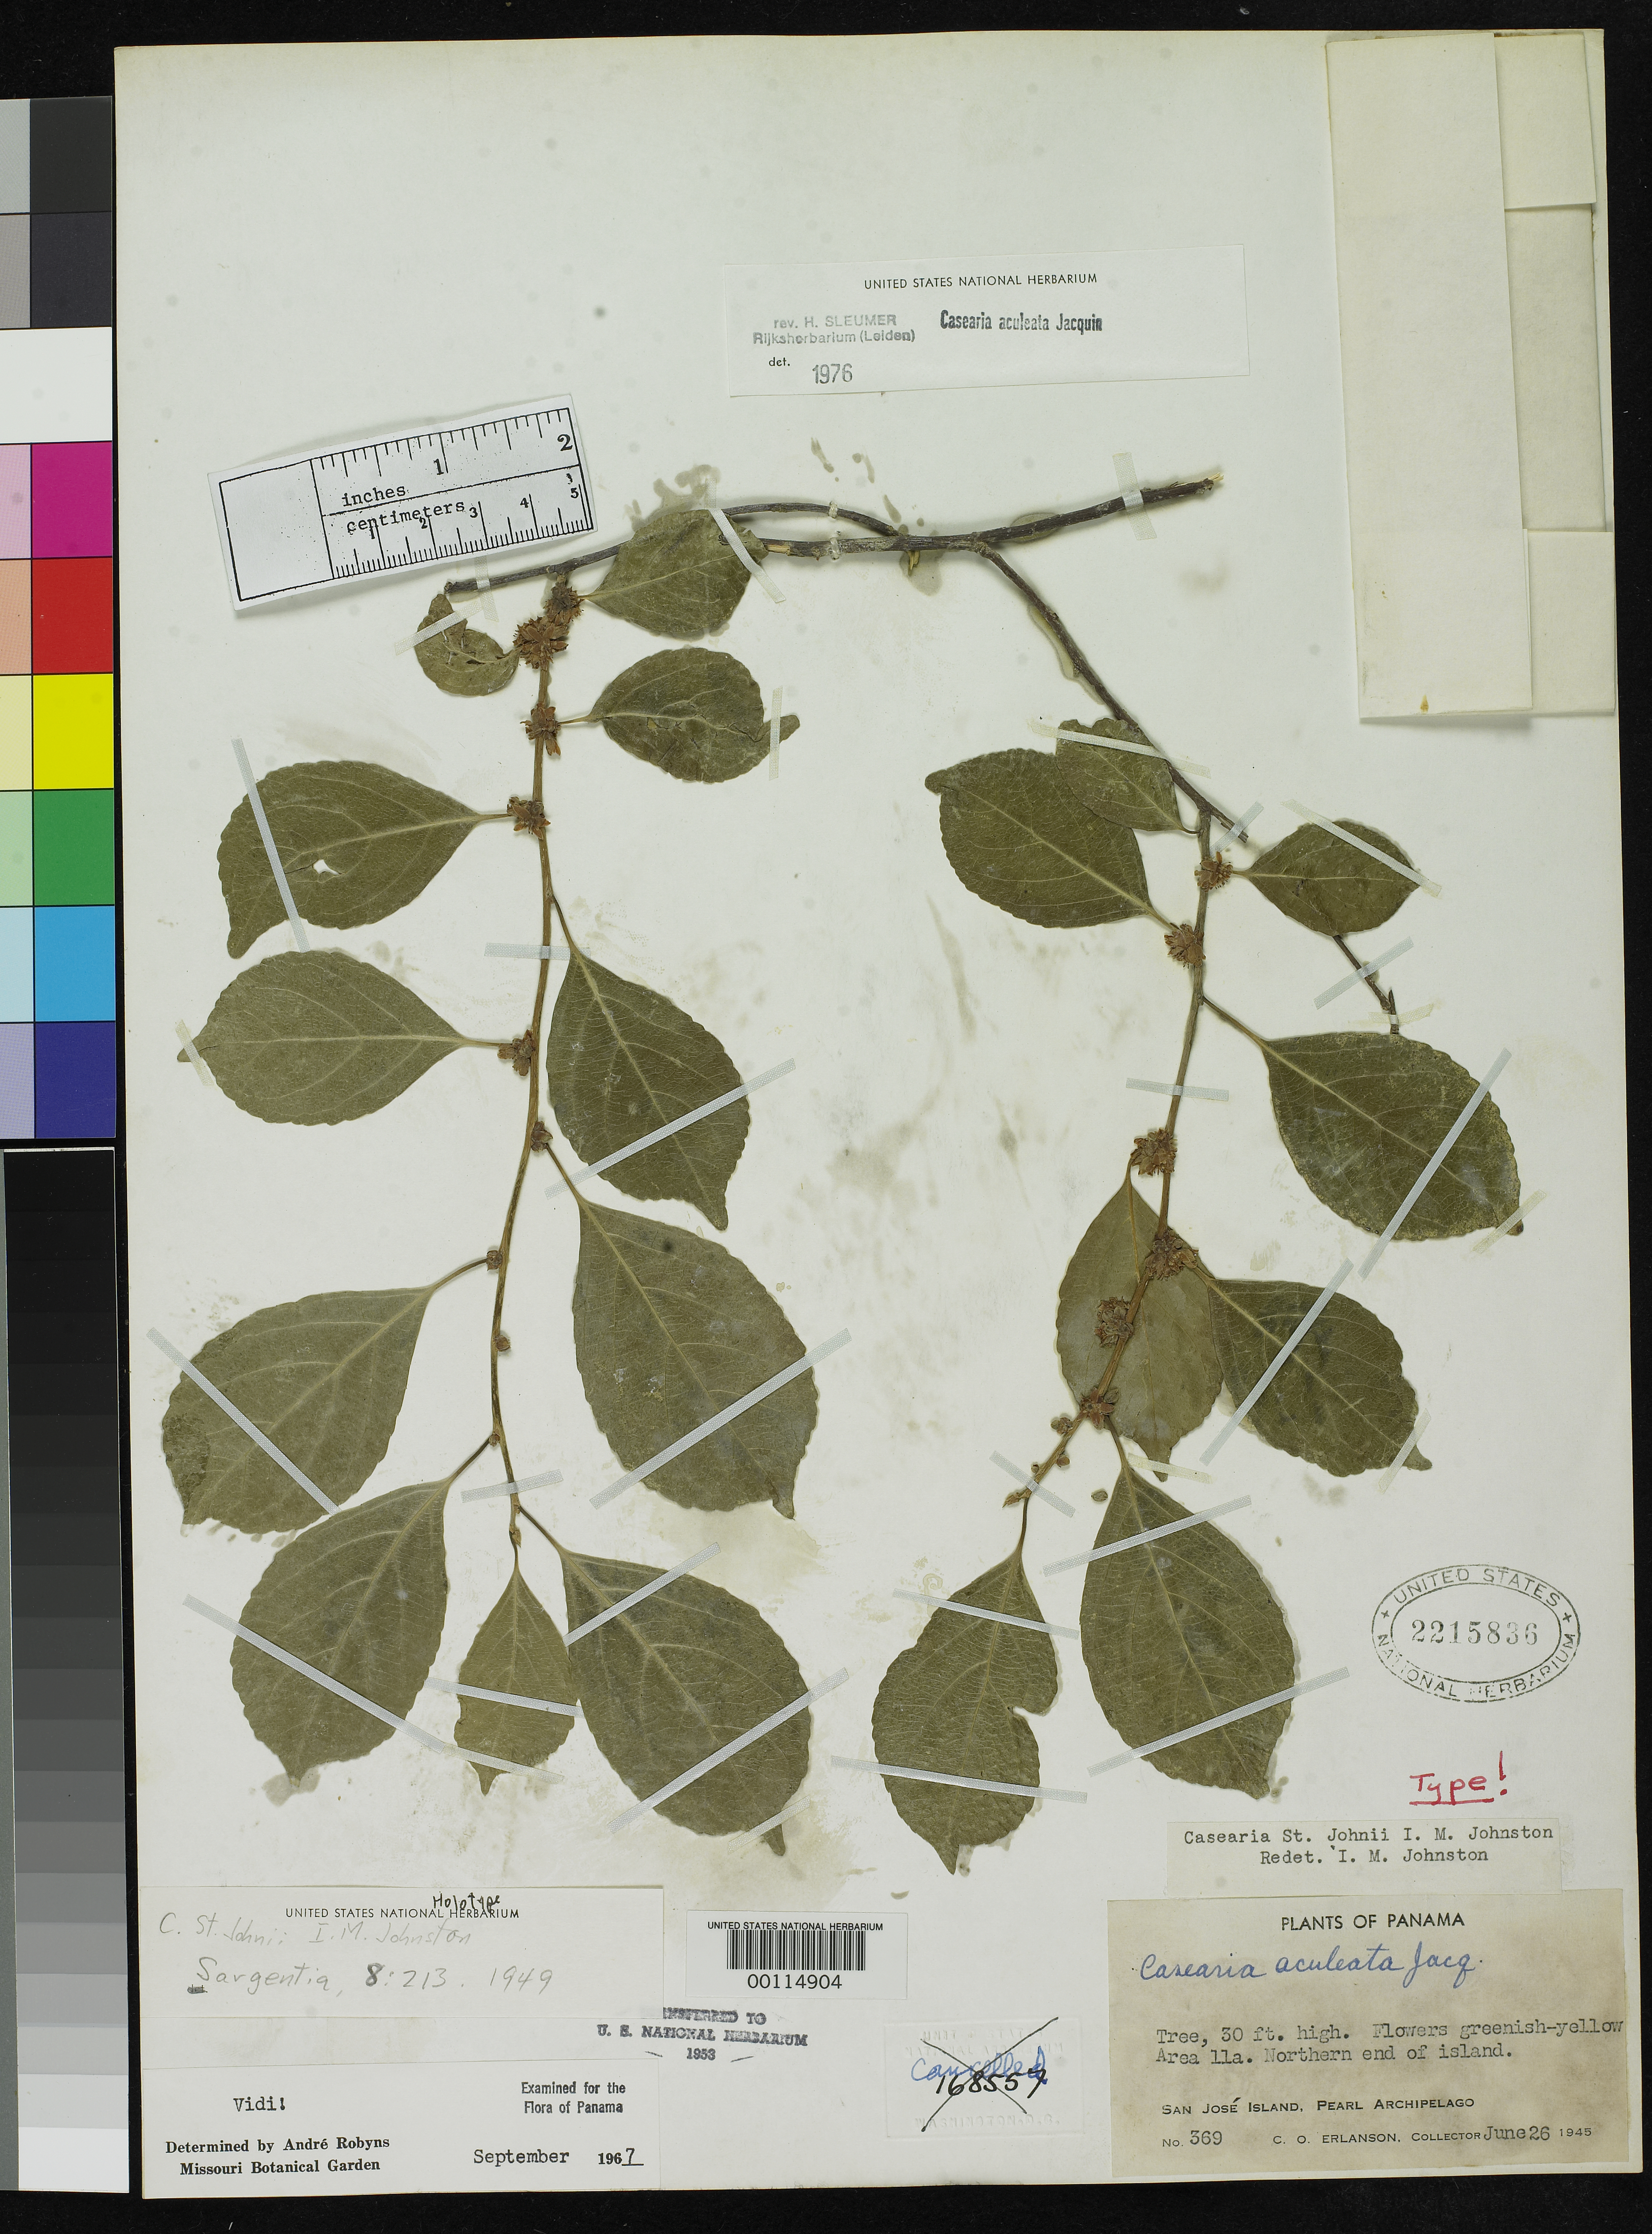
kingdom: Plantae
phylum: Tracheophyta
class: Magnoliopsida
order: Malpighiales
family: Salicaceae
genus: Casearia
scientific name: Casearia st-johnii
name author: I.M. Johnst.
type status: Holotype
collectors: C. O. Erlanson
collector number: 369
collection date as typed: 26 Jun 1945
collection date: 1945-06-26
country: Panama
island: San Jose Island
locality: N end of Island. [Pearl Arch.]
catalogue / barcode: US 2215836